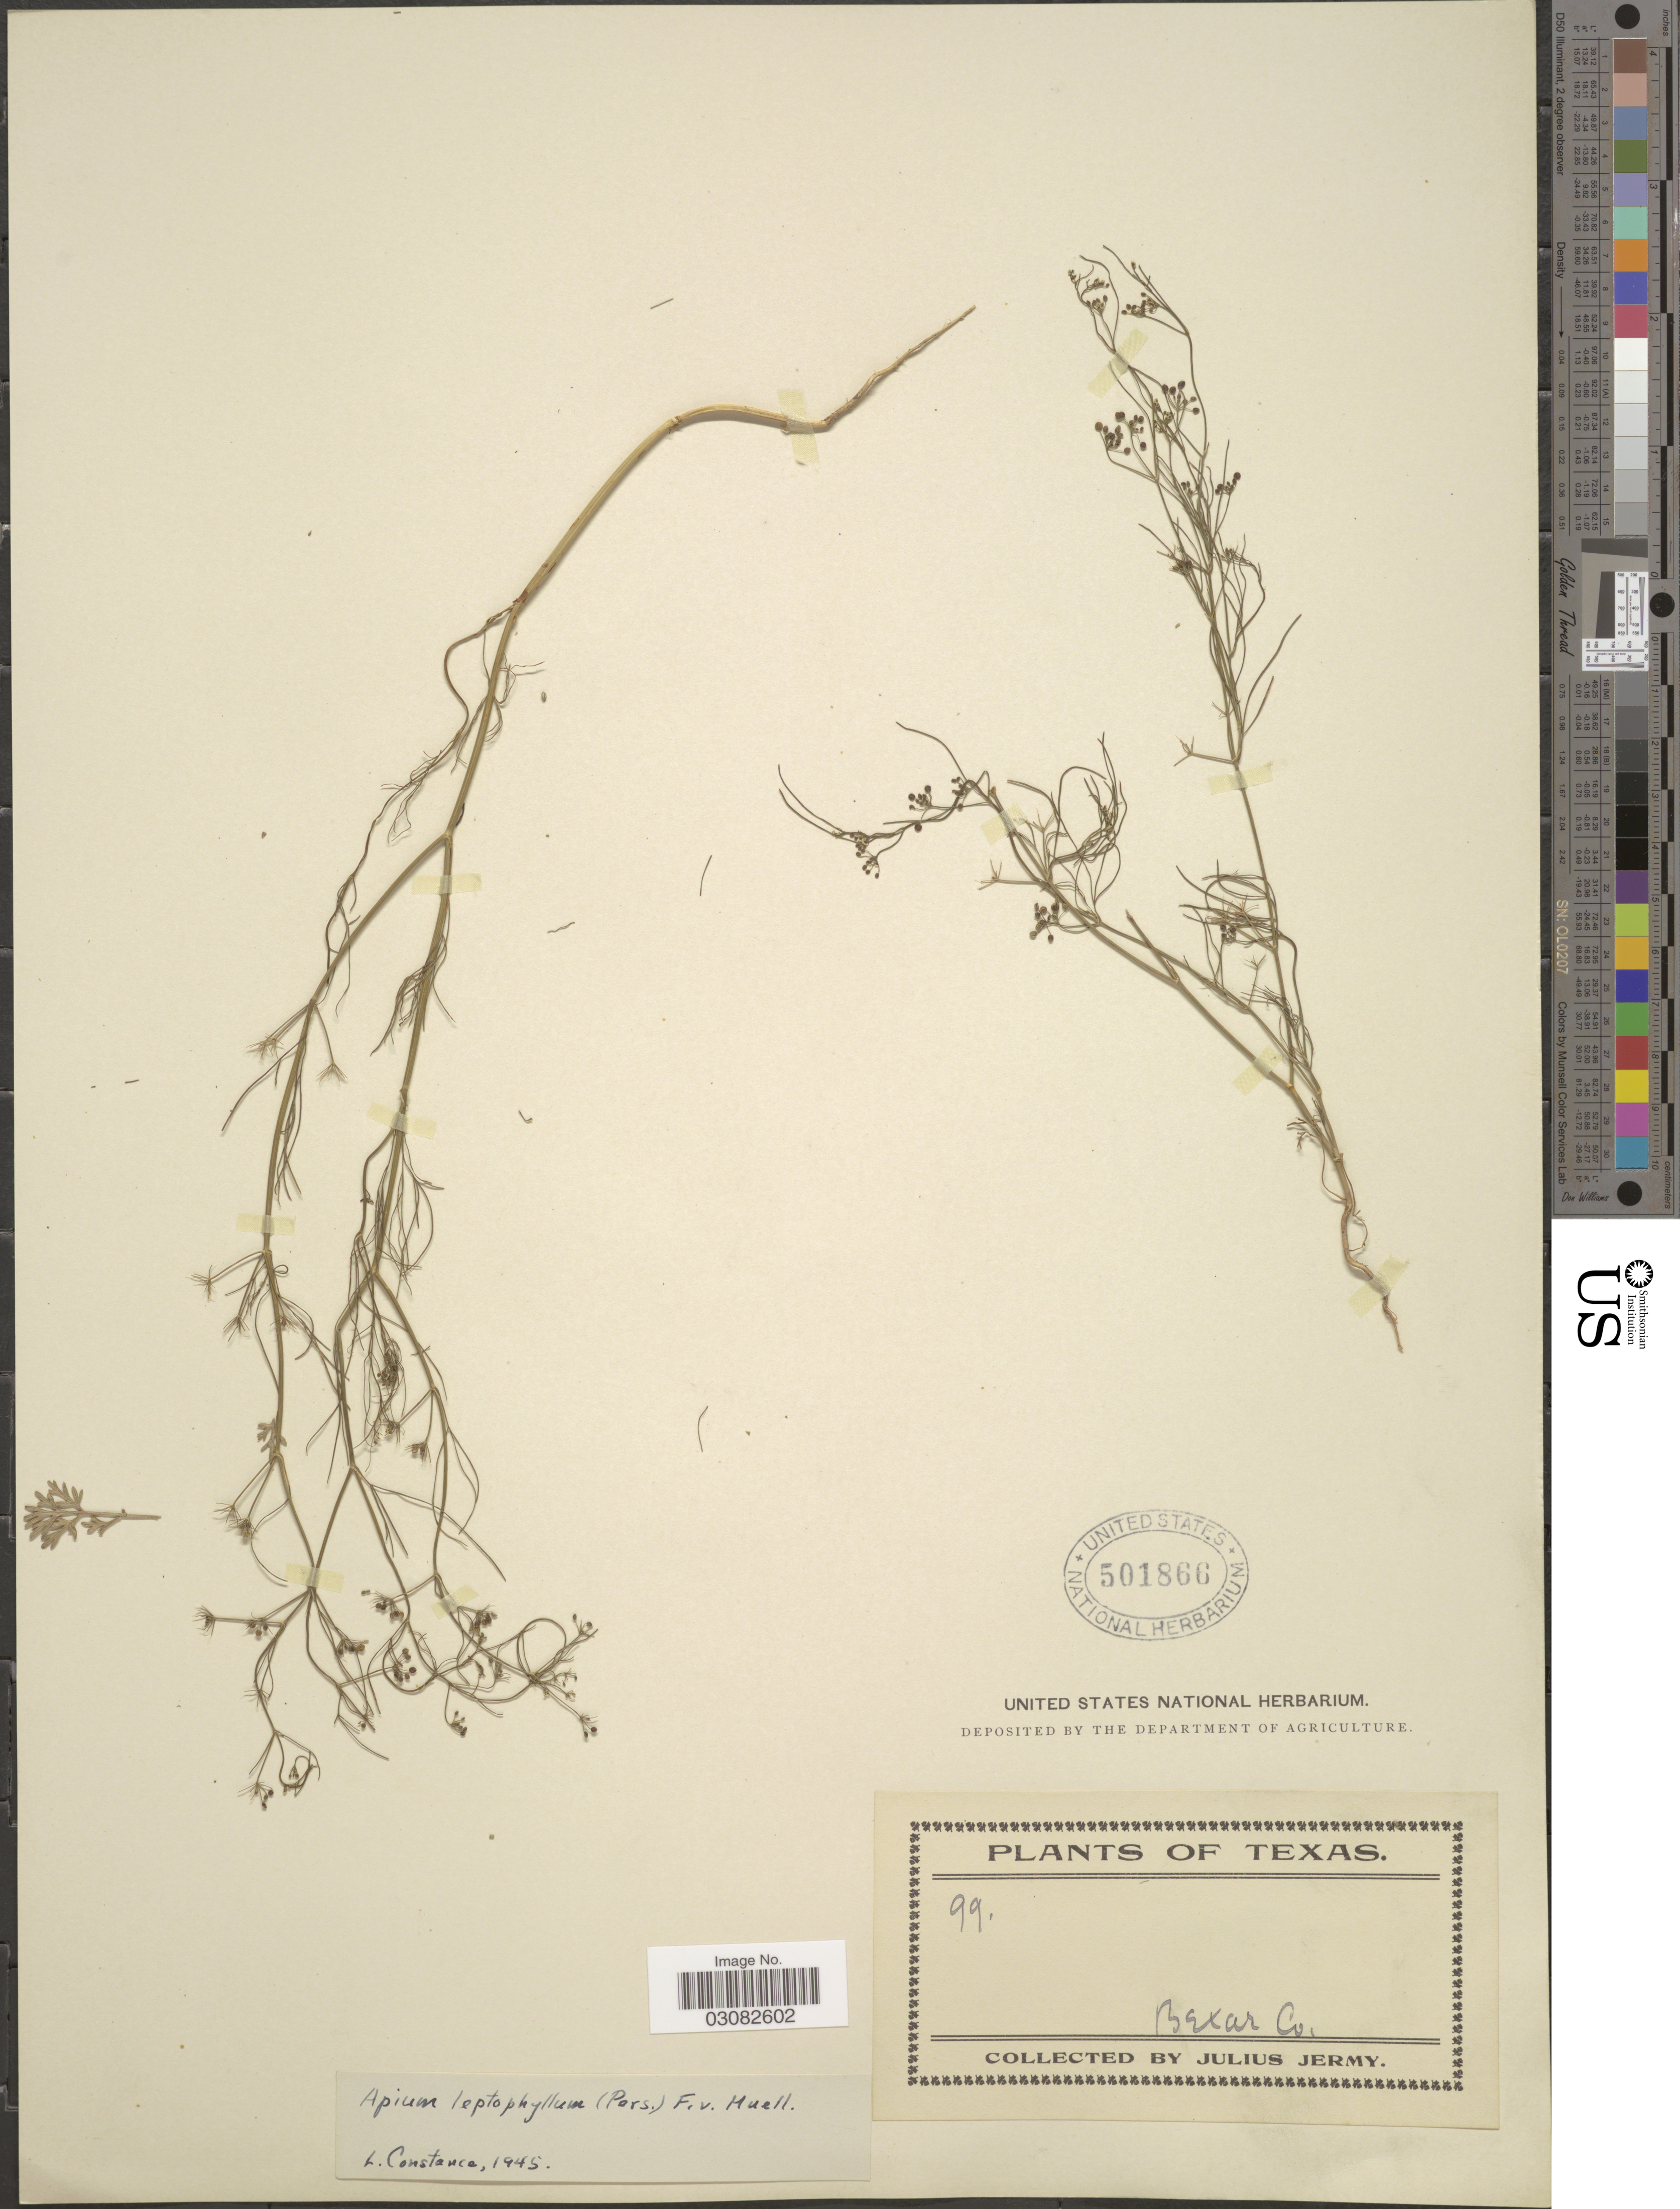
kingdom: Plantae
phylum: Tracheophyta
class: Magnoliopsida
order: Apiales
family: Apiaceae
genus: Apium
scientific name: Apium ammi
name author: (Jacq.) Urb.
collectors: J. Jermy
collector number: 99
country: United States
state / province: Texas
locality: Bexar Co.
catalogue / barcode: US 501866